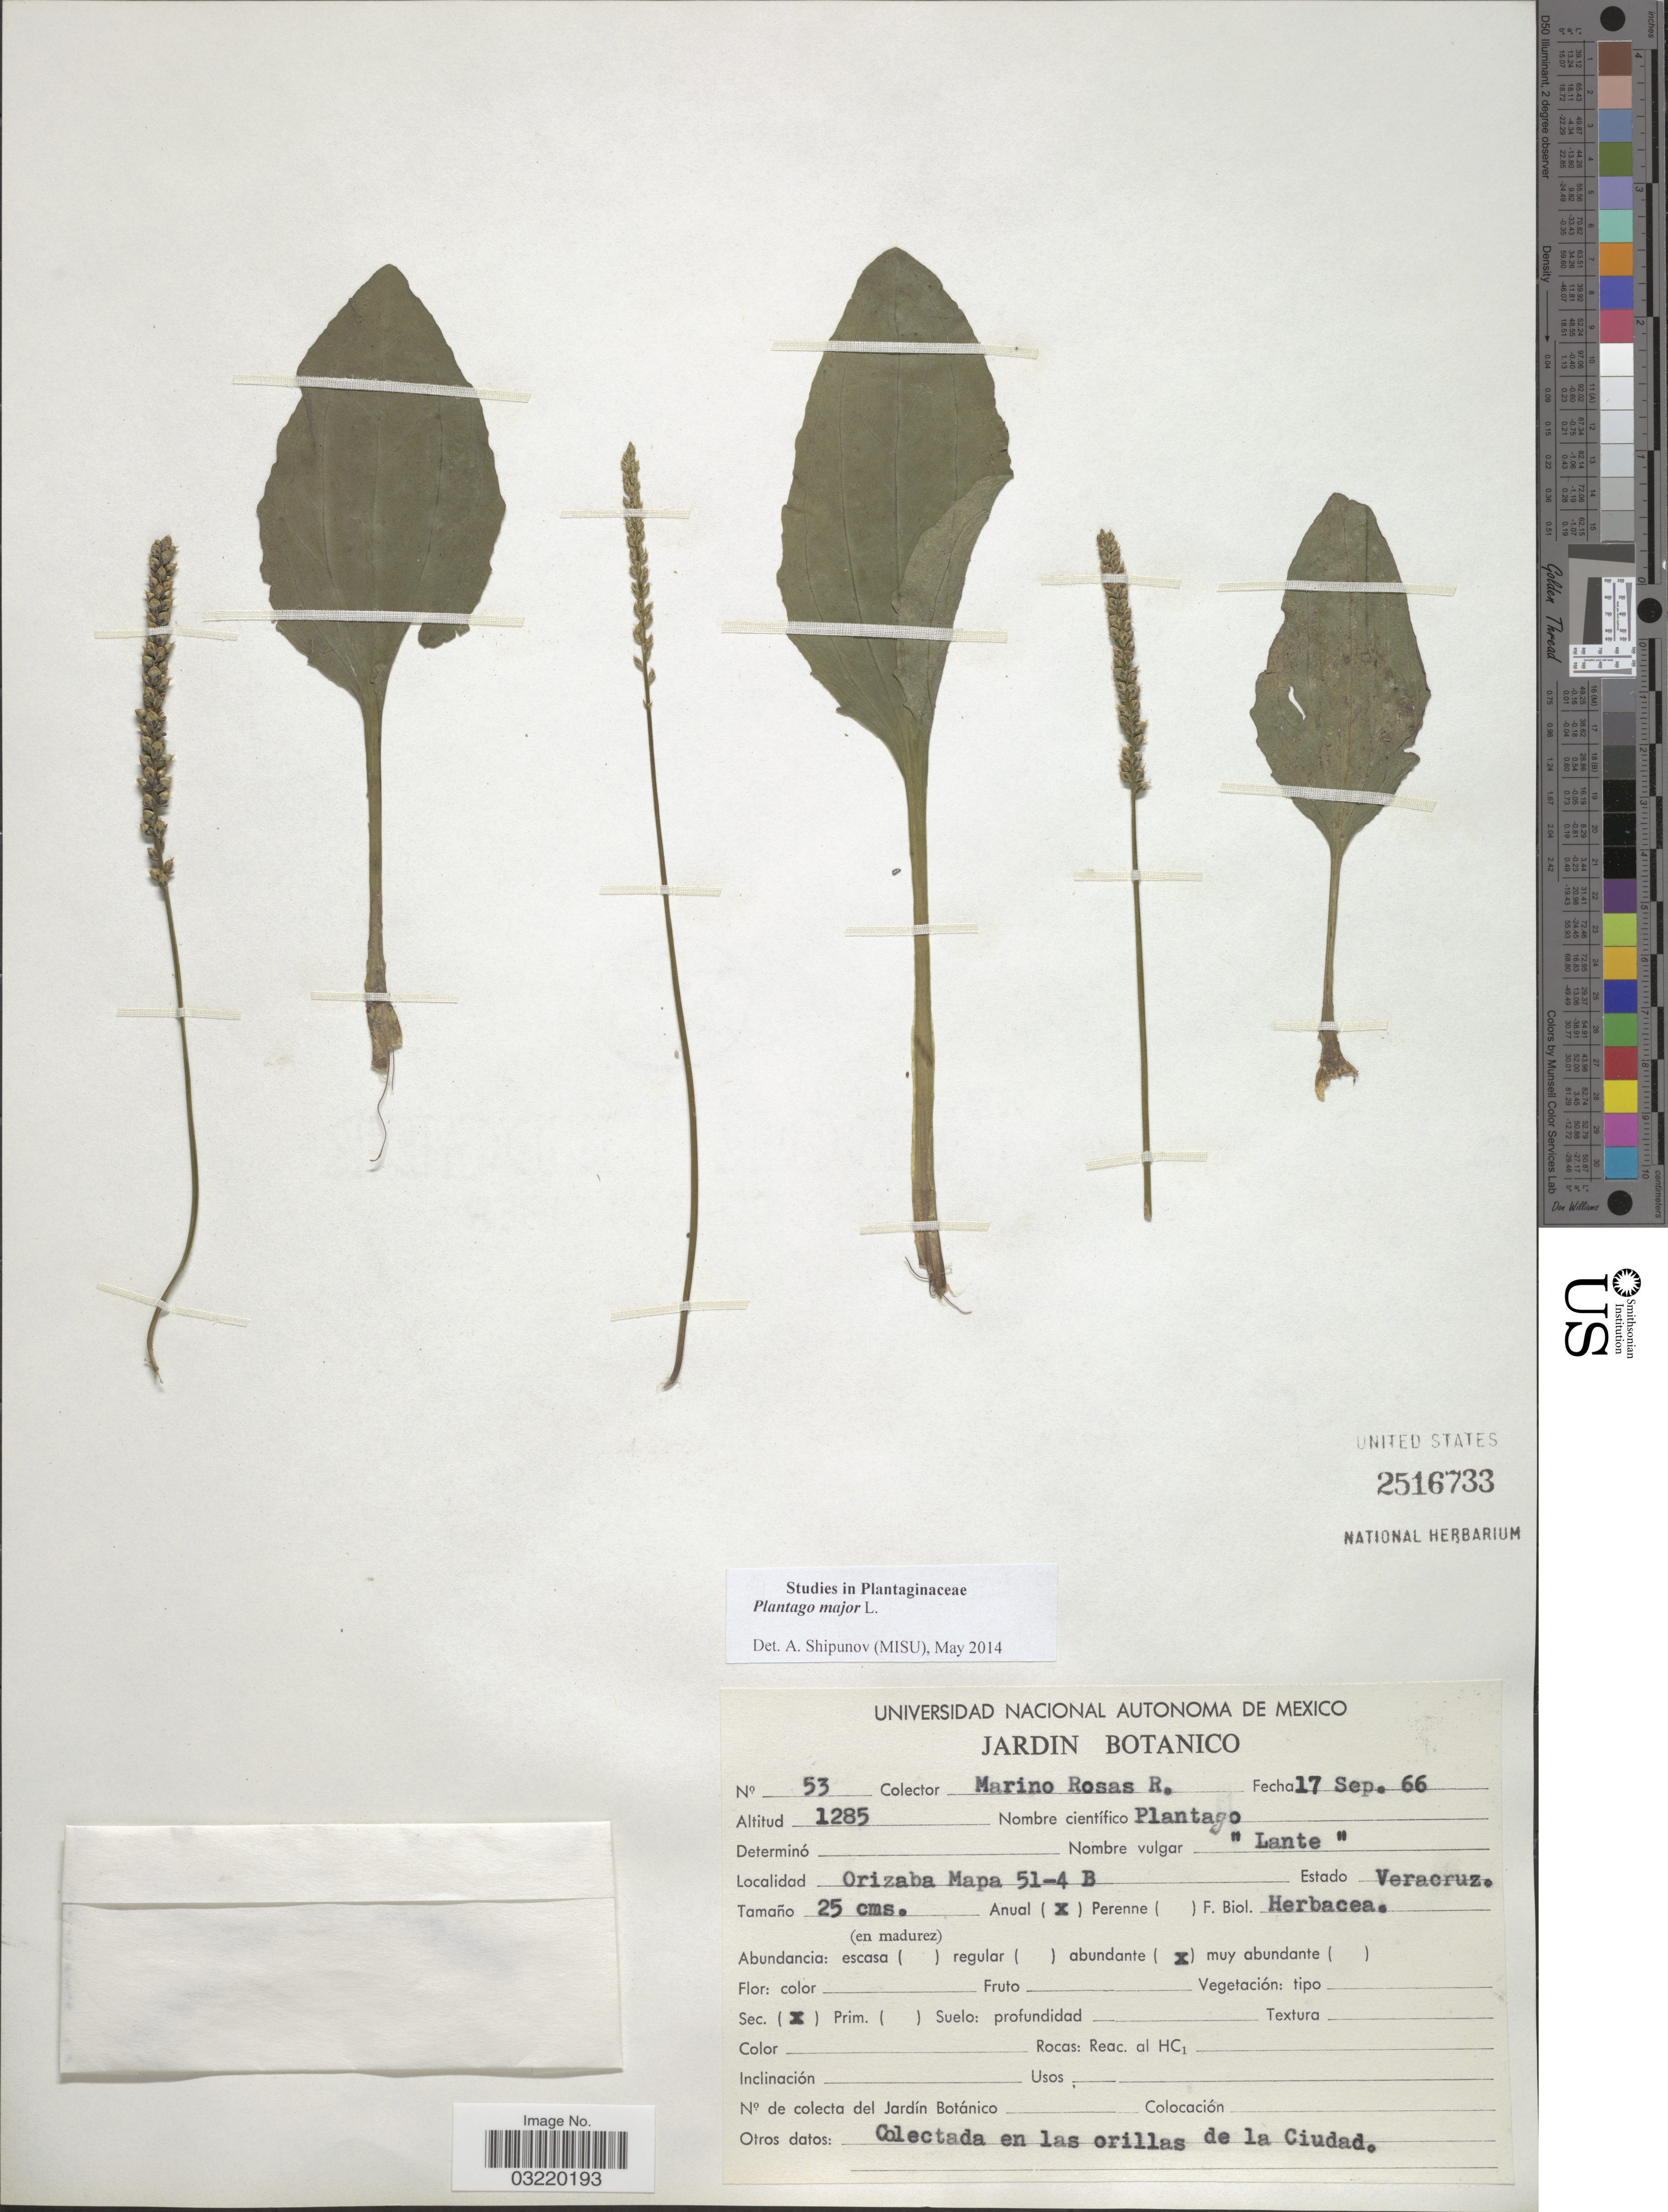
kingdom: Plantae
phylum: Tracheophyta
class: Magnoliopsida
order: Lamiales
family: Plantaginaceae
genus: Plantago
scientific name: Plantago major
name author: L.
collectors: M. Rosas R.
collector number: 53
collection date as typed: Transcribed d/m/y: 17/9/66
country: Mexico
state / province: Veracruz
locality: Orizaba Mapa 51-4 B. Estado Veracruz.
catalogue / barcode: US 2516733